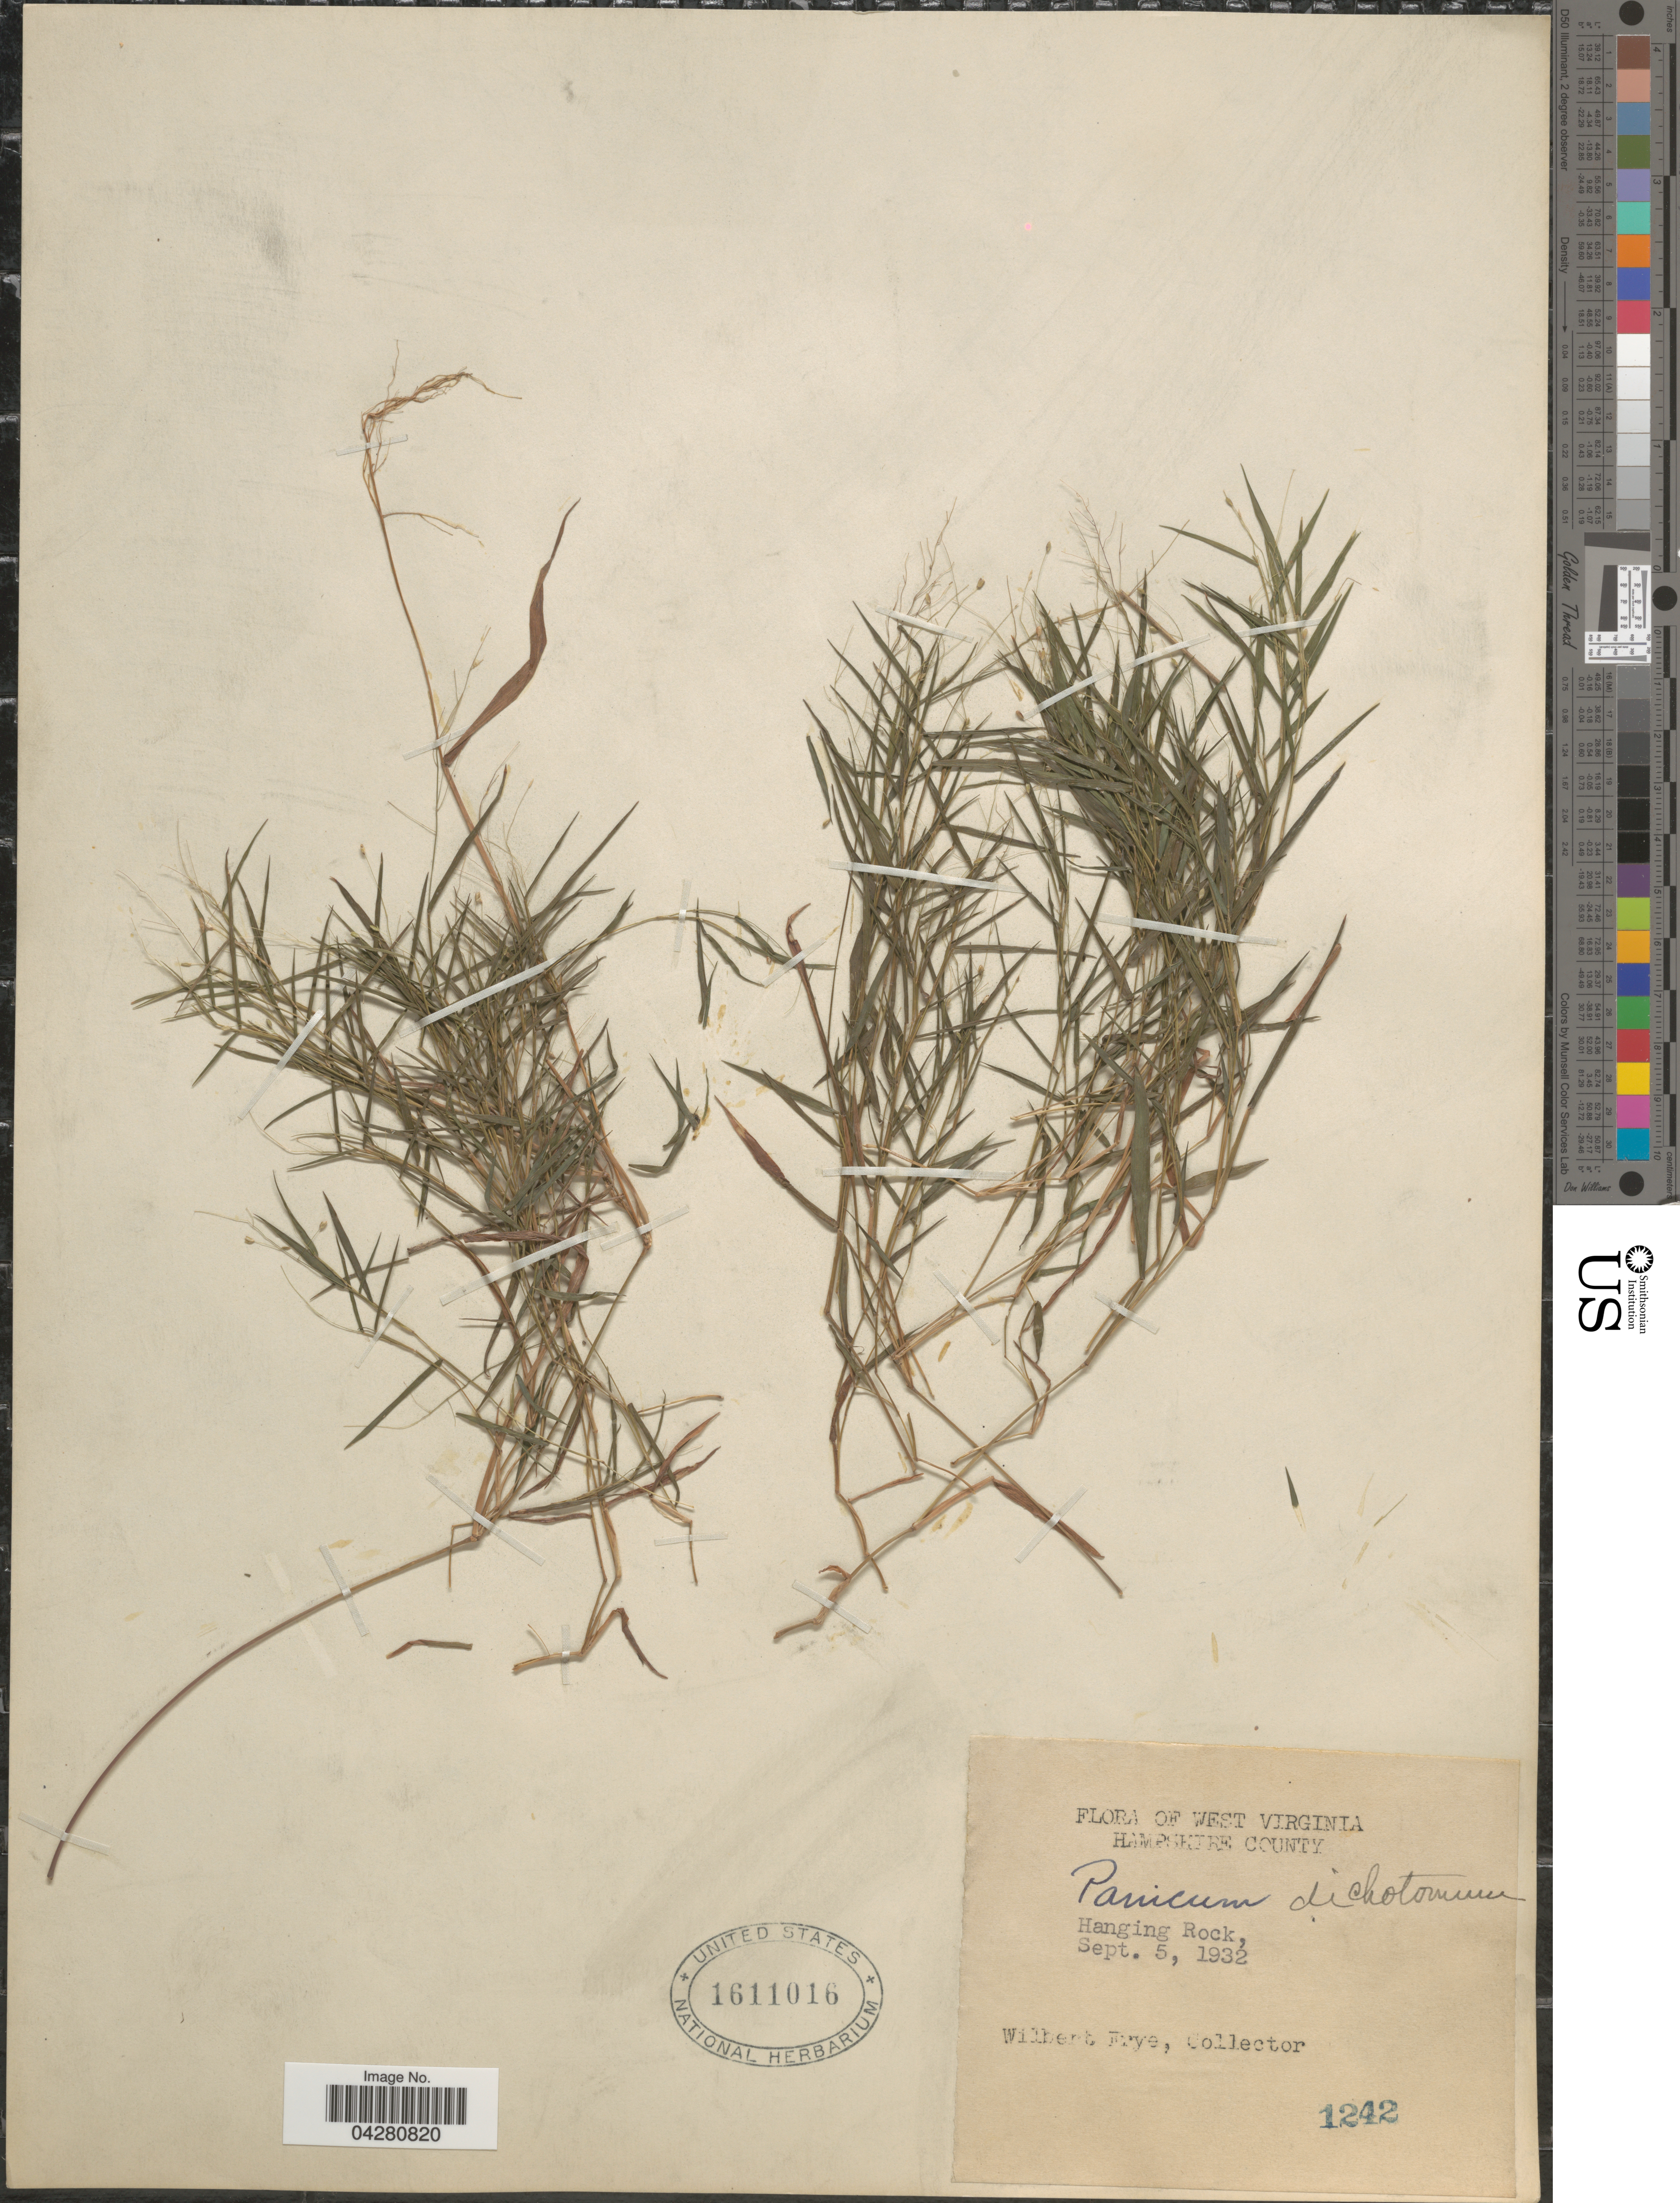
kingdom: Plantae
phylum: Tracheophyta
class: Liliopsida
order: Poales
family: Poaceae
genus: Dichanthelium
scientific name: Dichanthelium dichotomum var. dichotomum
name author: (L.) Gould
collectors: W. Frye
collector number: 1242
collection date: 1932-09-05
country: United States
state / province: West Virginia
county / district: Hampshire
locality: Hampshire County. Hanging Rock.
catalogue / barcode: US 1611016